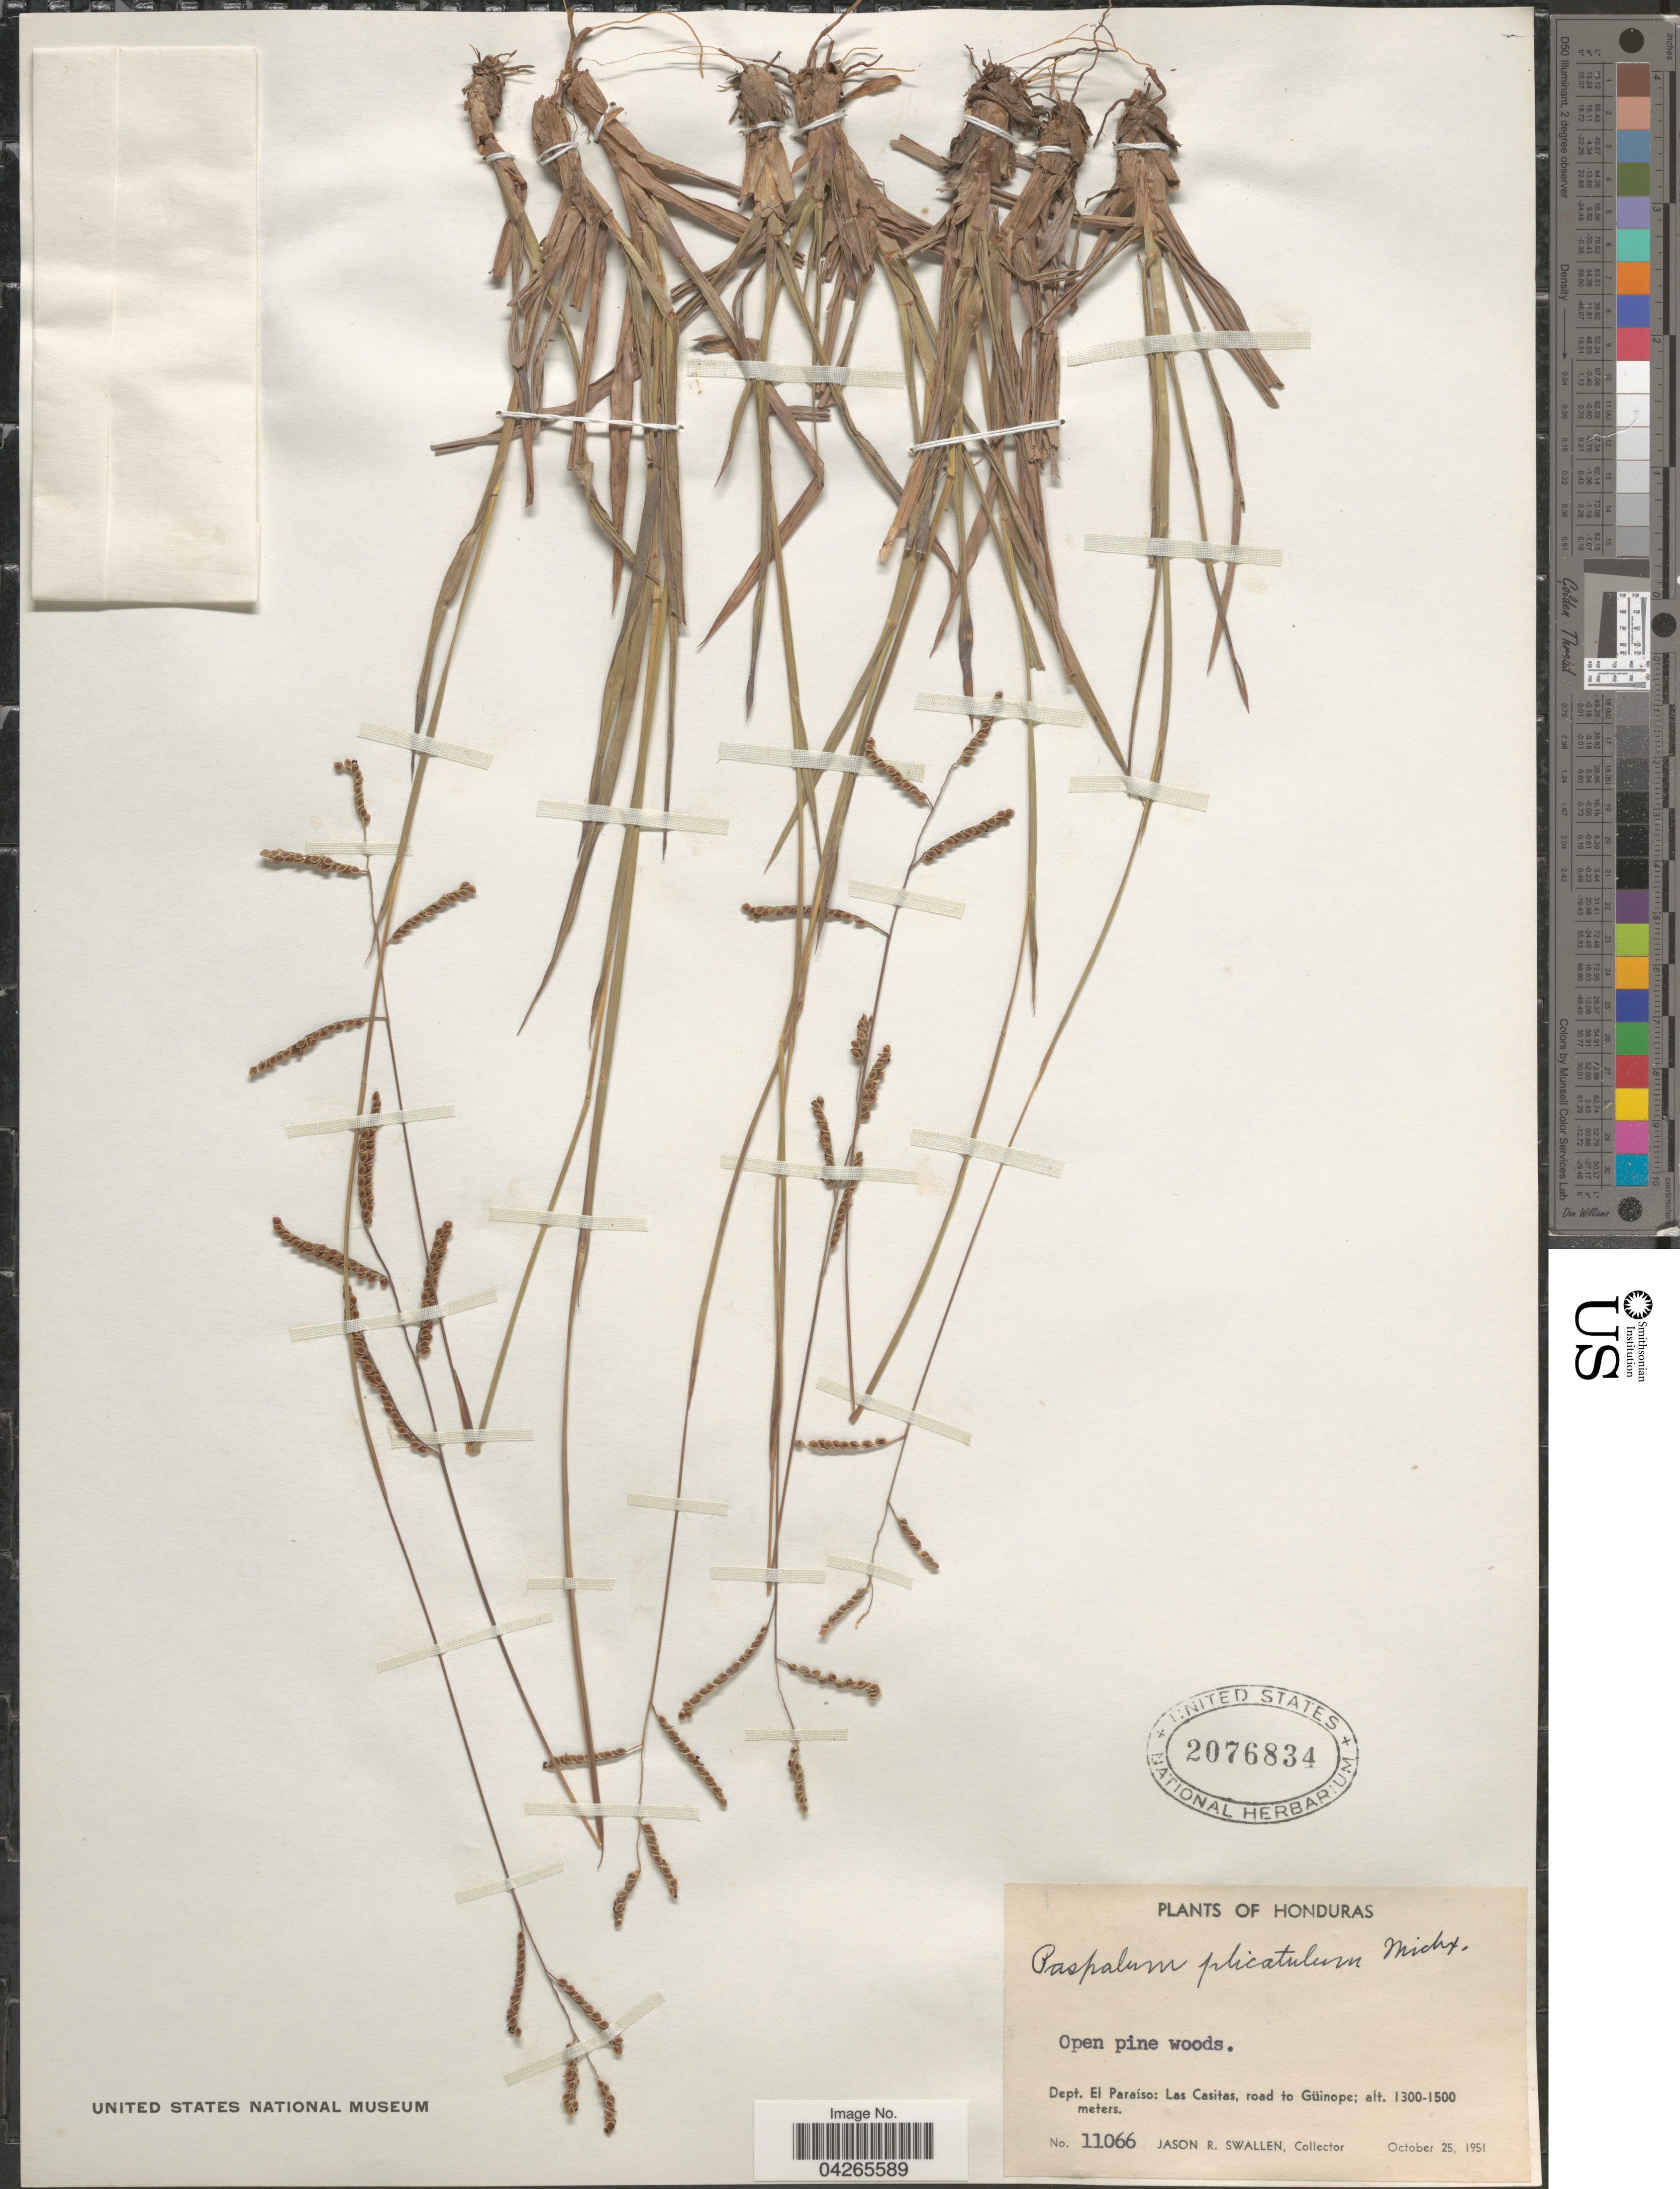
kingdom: Plantae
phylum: Tracheophyta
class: Liliopsida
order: Poales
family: Poaceae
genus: Paspalum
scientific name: Paspalum plicatulum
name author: Michx.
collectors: J. R. Swallen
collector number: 11066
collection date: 1951-10-25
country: Honduras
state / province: El Paraiso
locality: Dept. El Paraíso: Las Casitas, road to Güinope.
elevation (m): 1300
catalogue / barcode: US 2076834